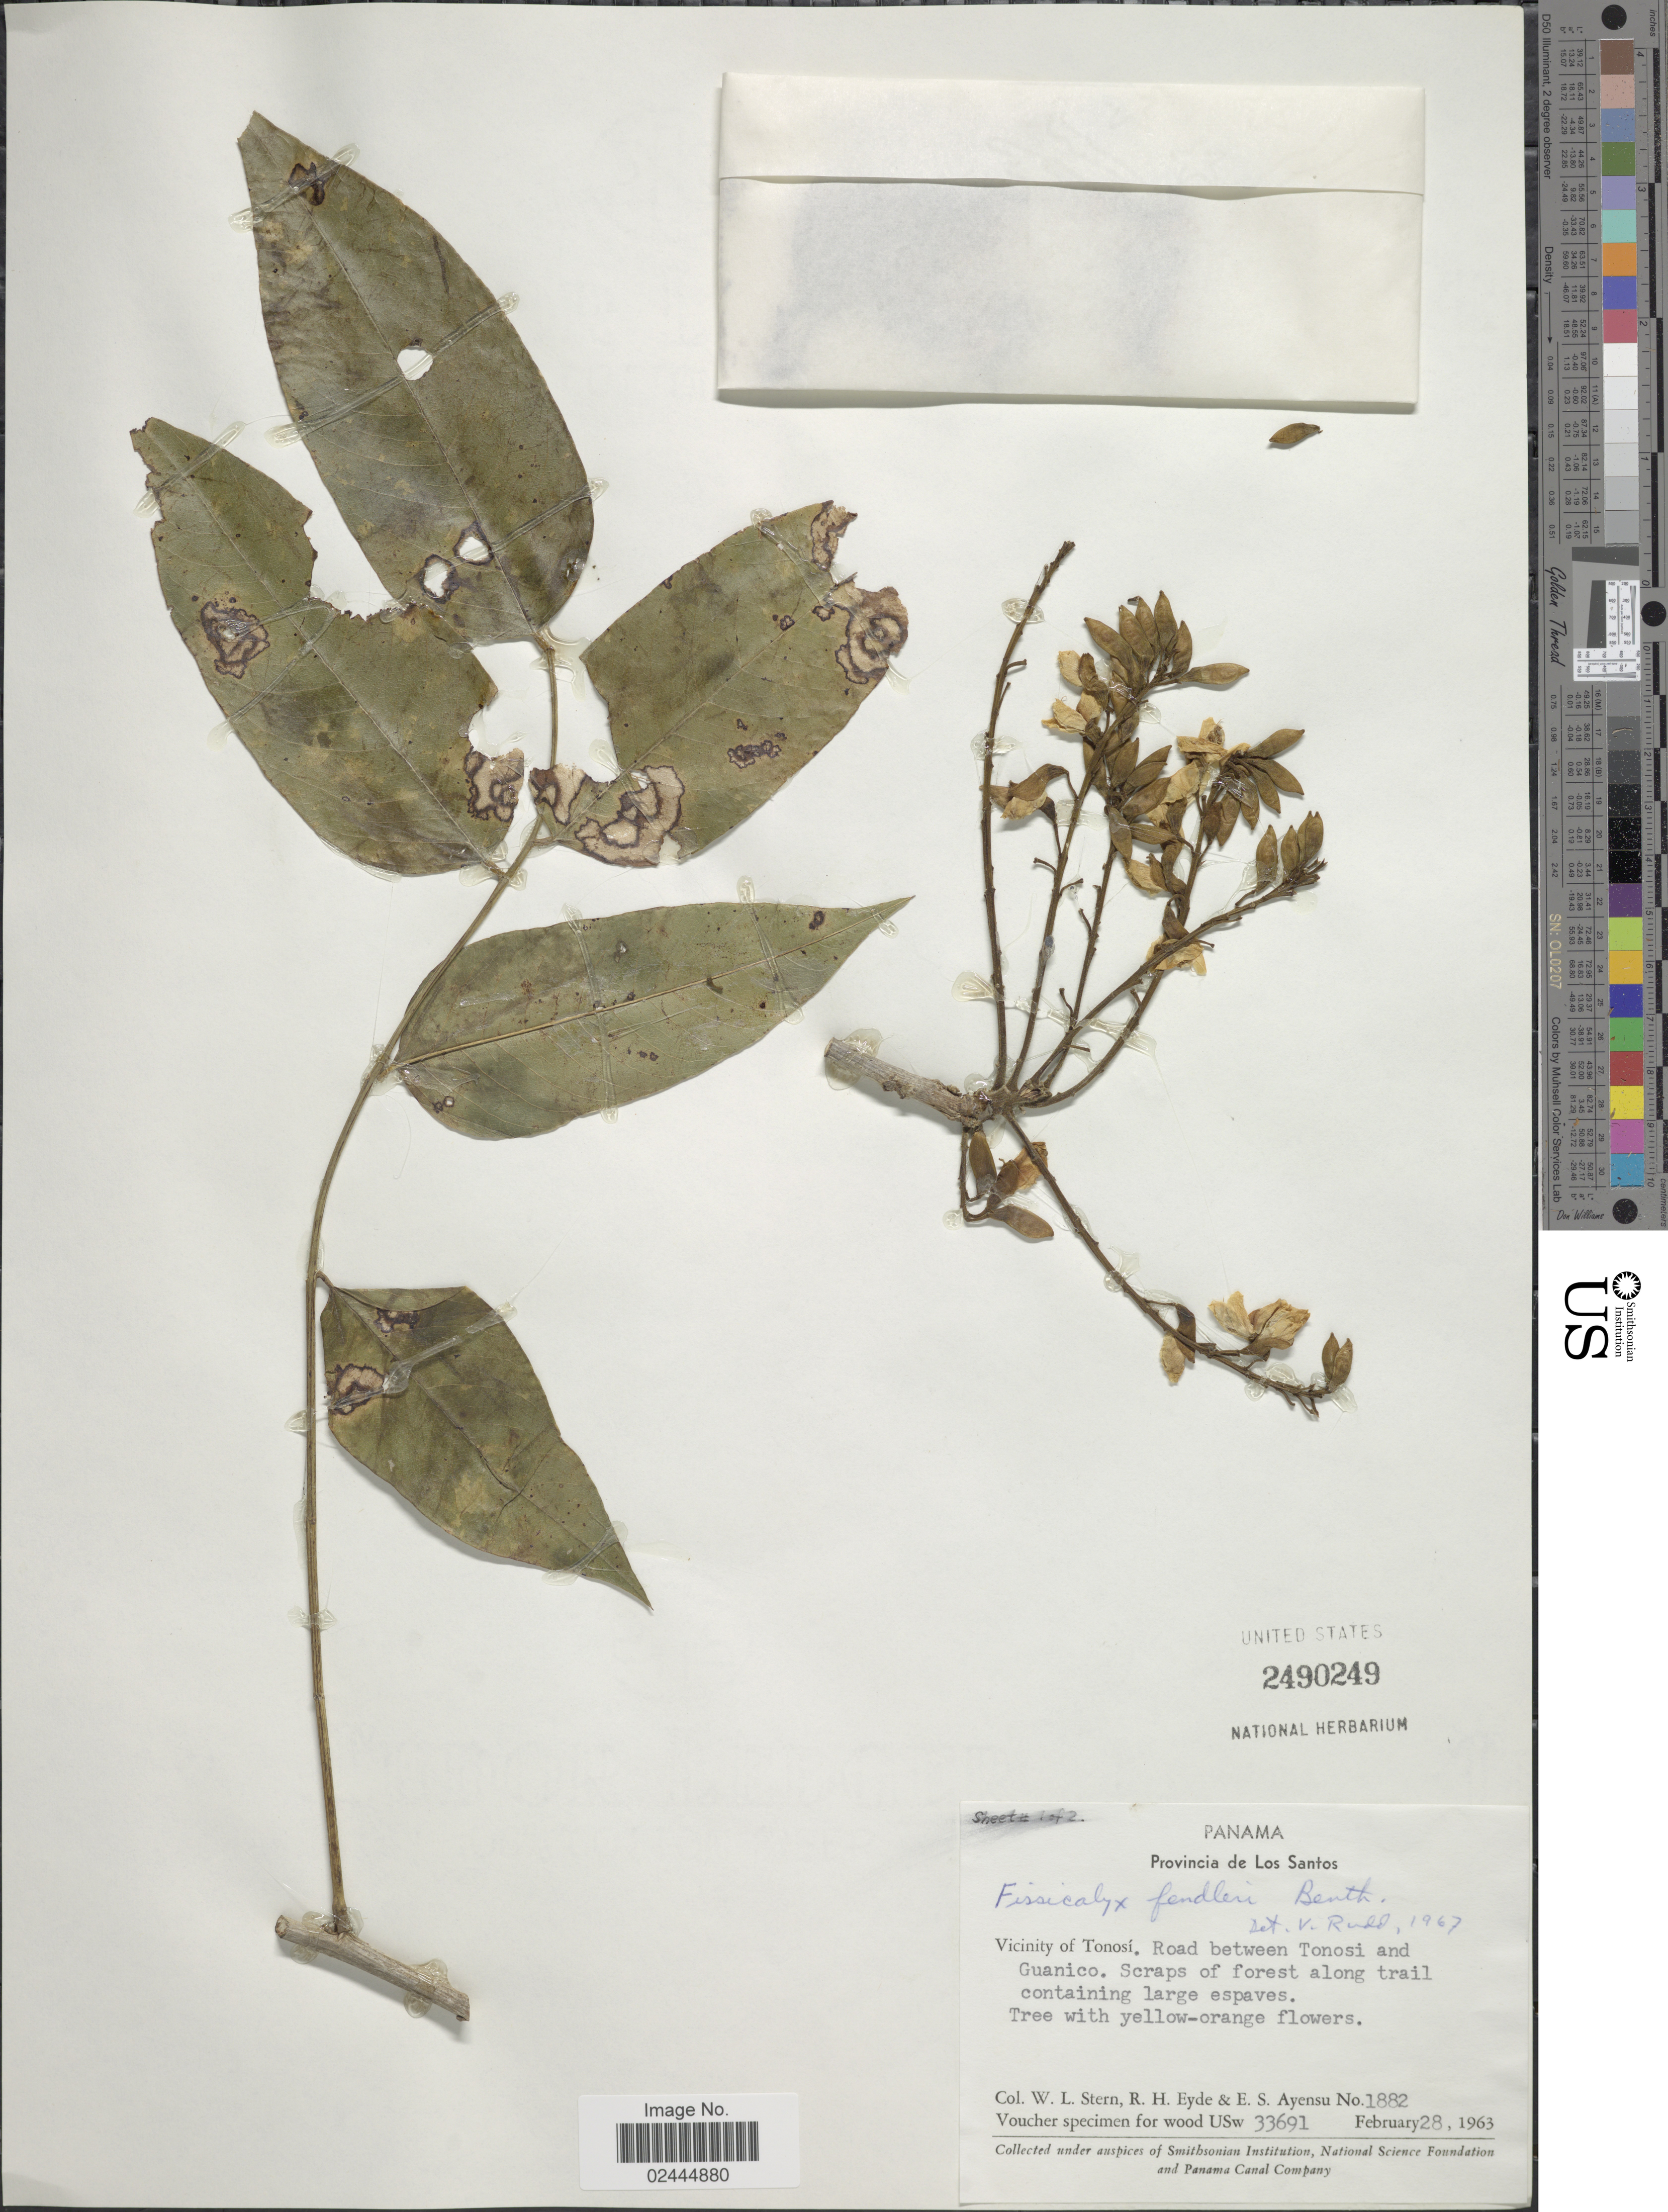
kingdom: Plantae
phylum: Tracheophyta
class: Magnoliopsida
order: Fabales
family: Fabaceae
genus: Fissicalyx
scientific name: Fissicalyx fendleri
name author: Benth.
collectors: W. L. Stern, R. H. Eyde & E. S. Ayensu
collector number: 1882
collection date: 1963-02-28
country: Panama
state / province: Los Santos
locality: Provincia de Los Santos, Vicinity of Tonosi, Road between Tonosi and Guanico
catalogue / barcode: US 2490249